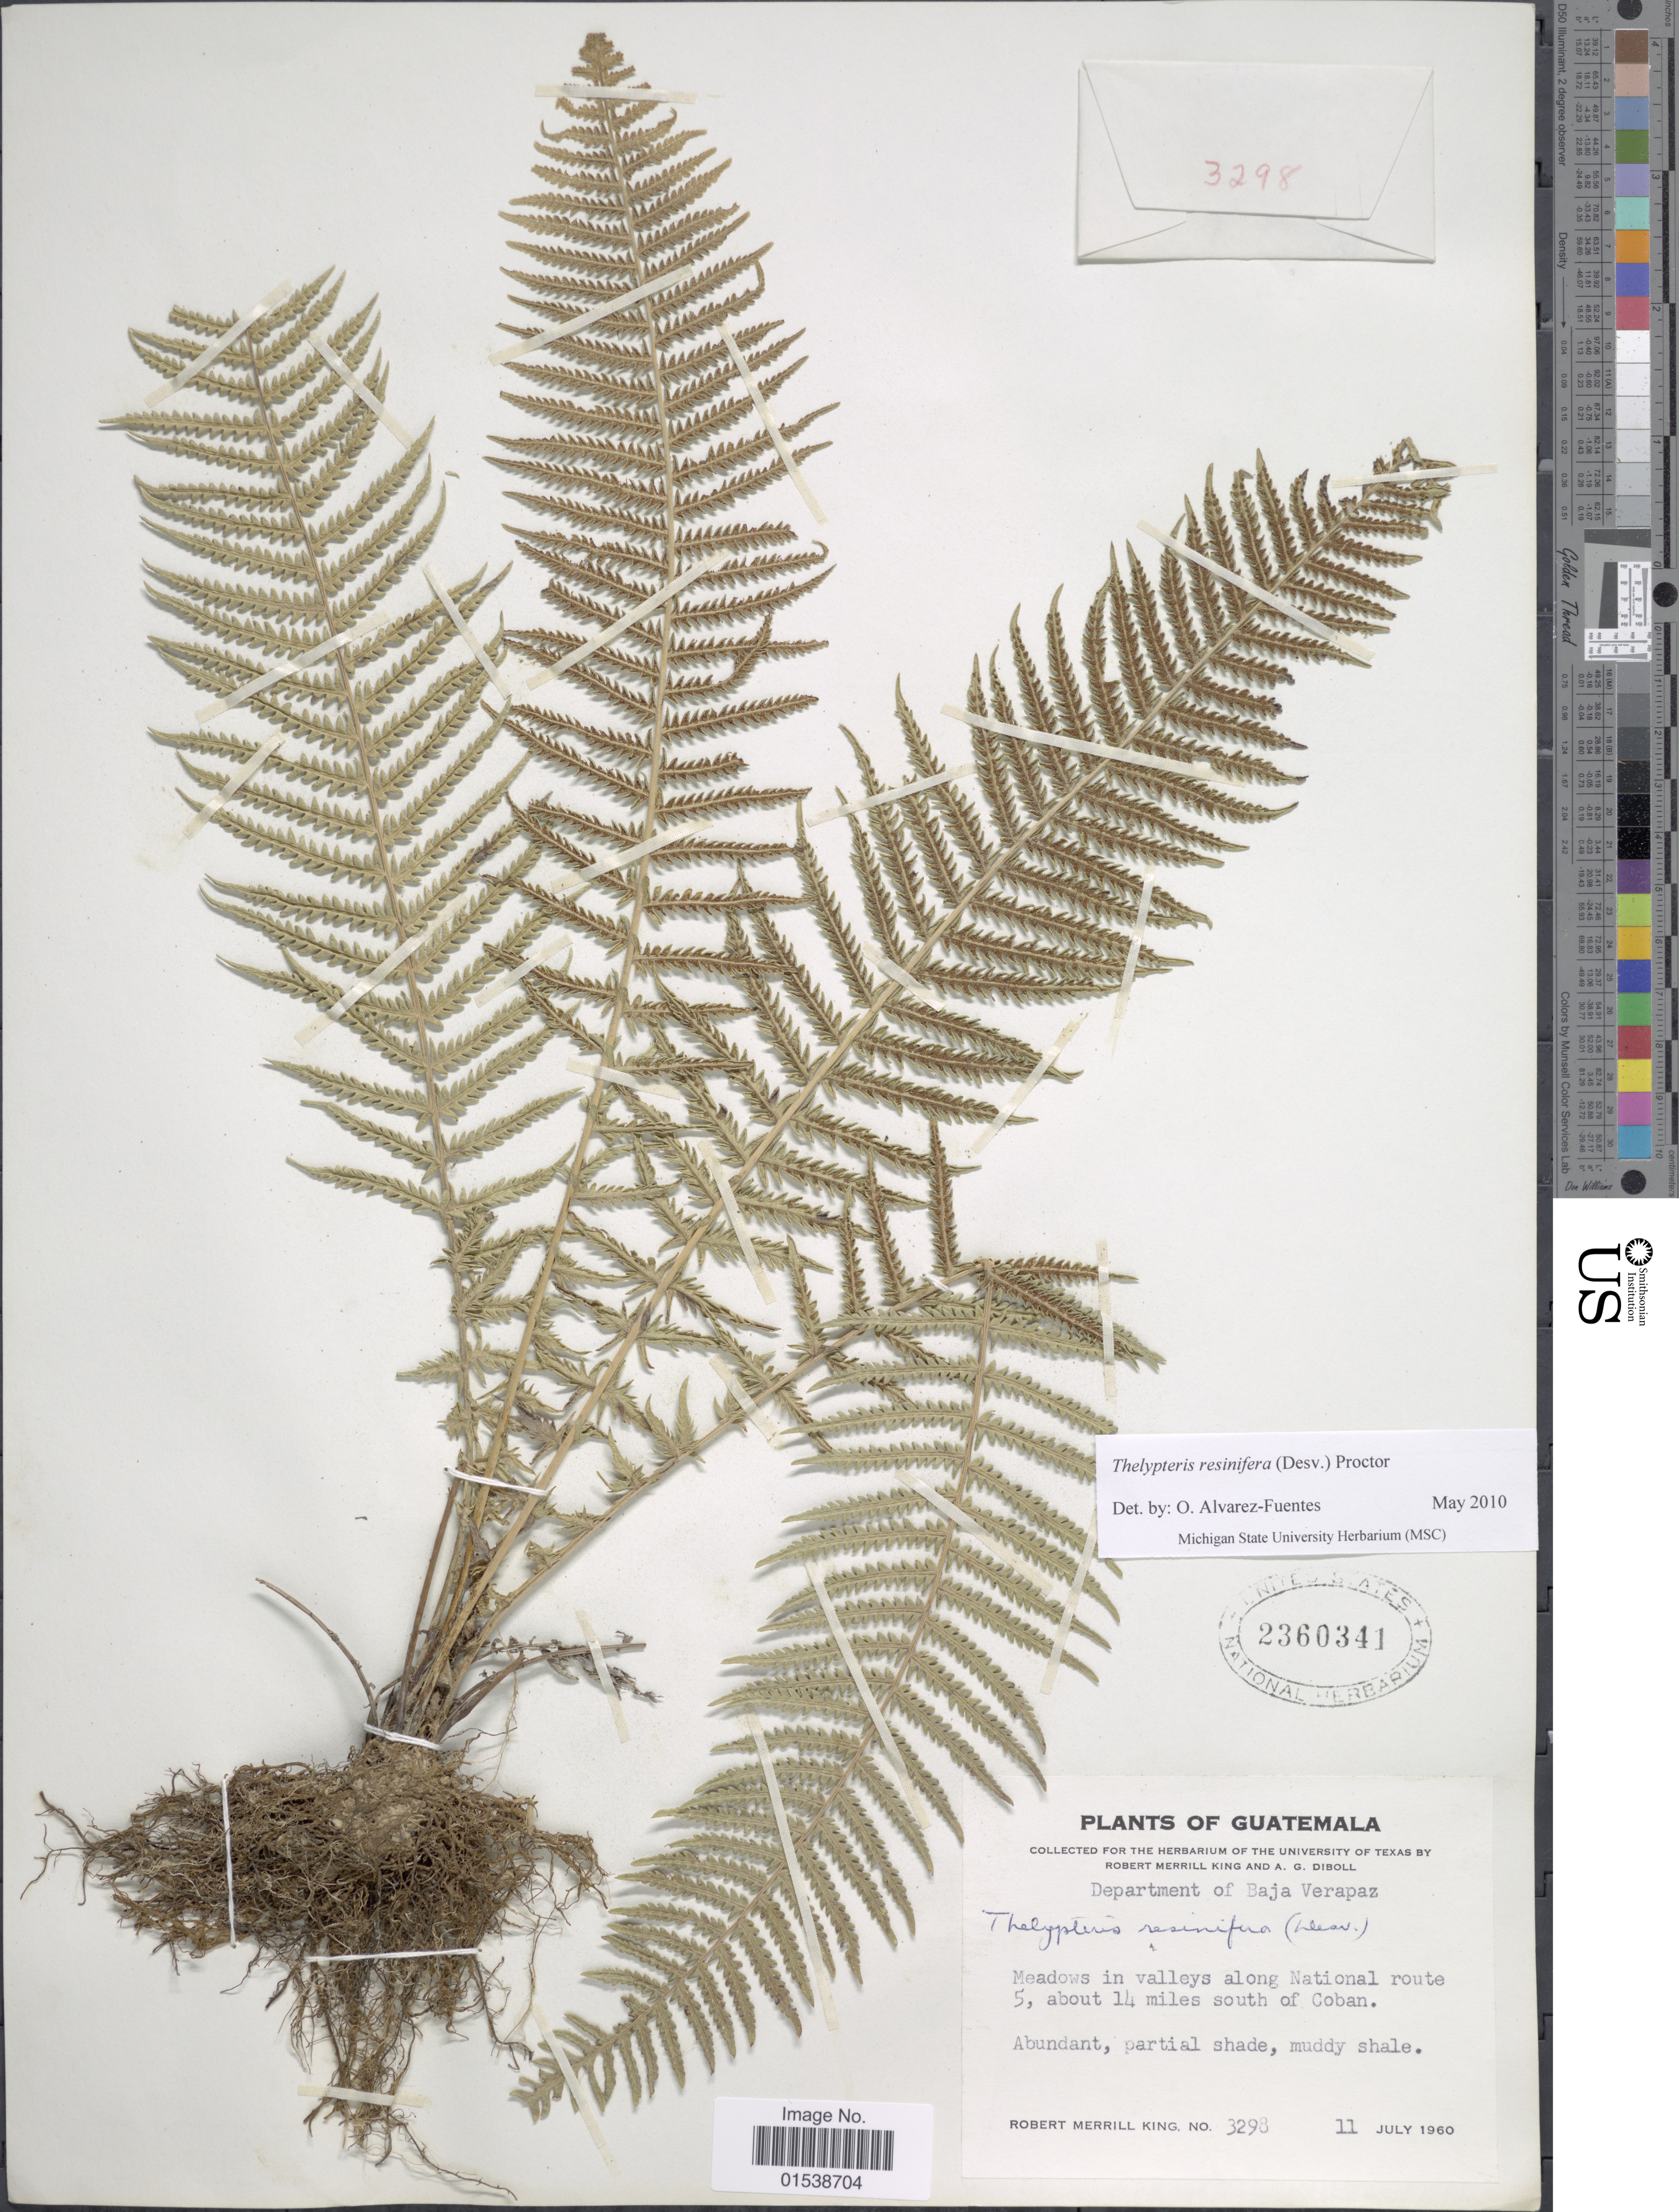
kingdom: Plantae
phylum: Tracheophyta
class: Polypodiopsida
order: Polypodiales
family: Thelypteridaceae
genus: Amauropelta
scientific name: Amauropelta resinifera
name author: (Desv.) Pic. Serm.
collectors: R. M. King & A. Diboll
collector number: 3298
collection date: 1960-07-11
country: Guatemala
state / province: Baja Verapaz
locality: Department of Baja Verapaz, meadows in valleys along National route 5, about 14 miles south of Coban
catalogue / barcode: US 2360341